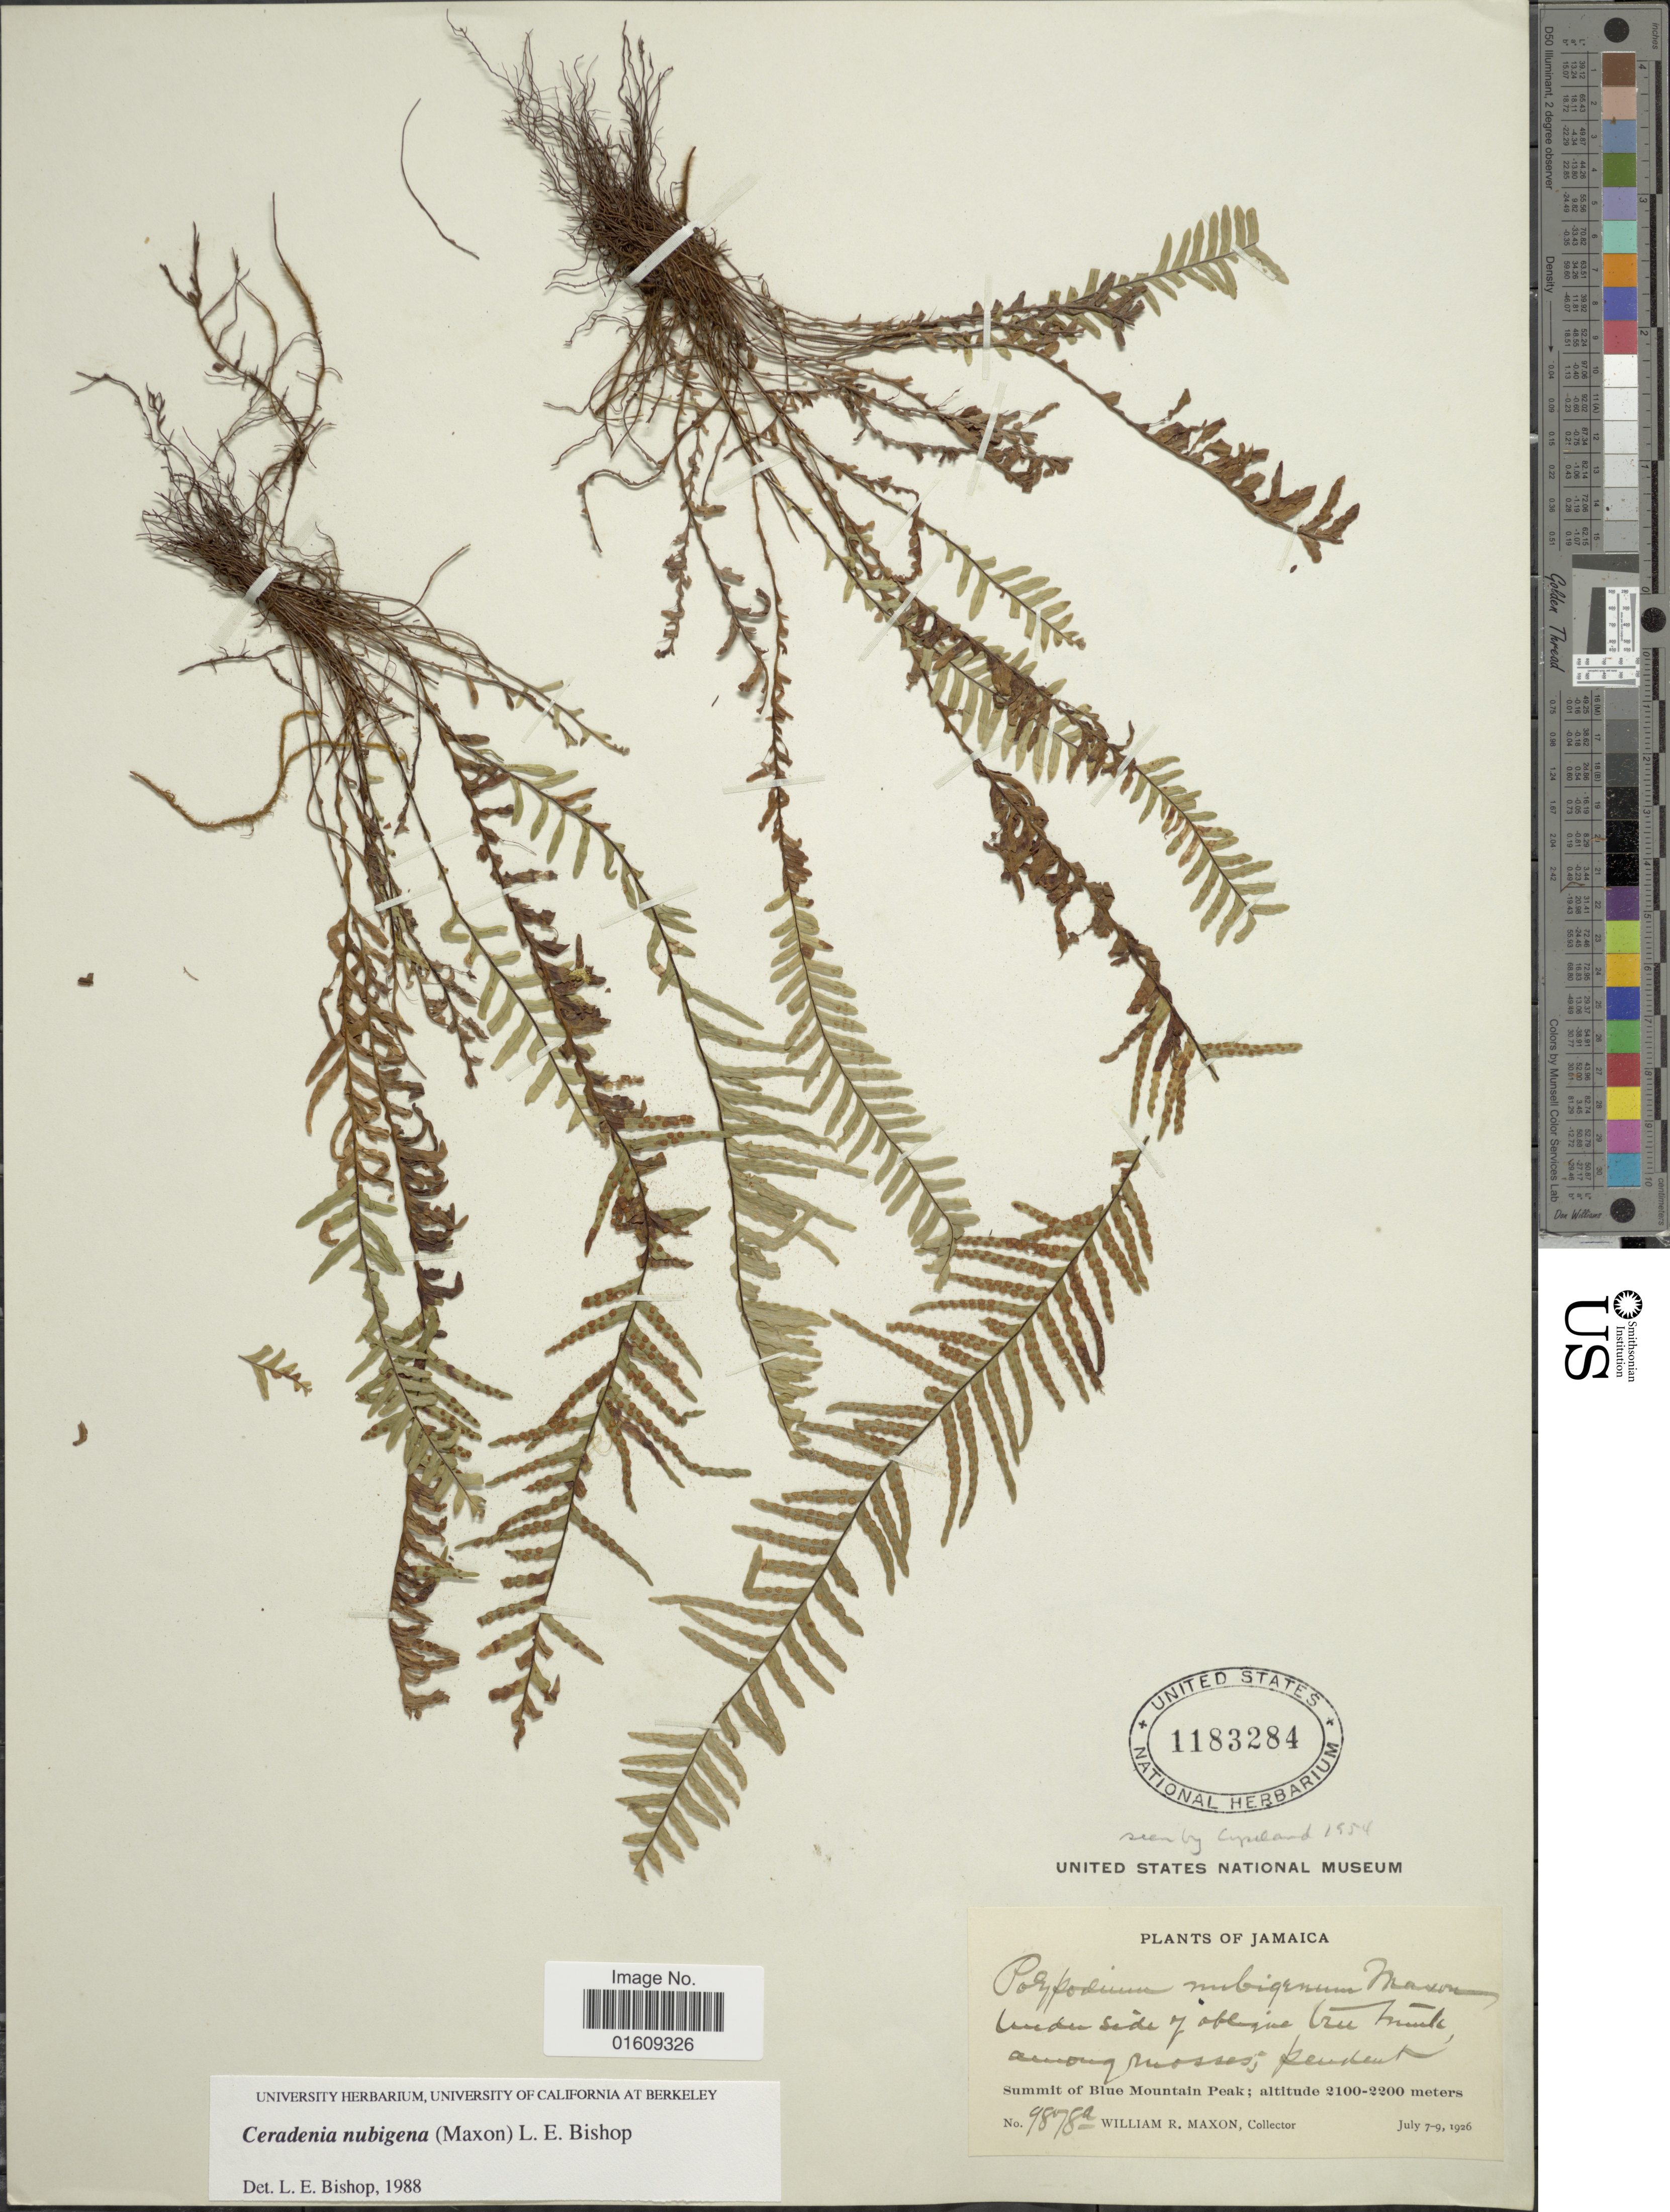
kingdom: Plantae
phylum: Tracheophyta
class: Polypodiopsida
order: Polypodiales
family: Polypodiaceae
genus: Ceradenia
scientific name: Ceradenia nubigena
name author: (Maxon) L.E. Bishop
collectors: W. R. Maxon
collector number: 9878a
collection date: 1926-07-07/1926-07-09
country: Jamaica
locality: Jamaica, Summit of Blue Mountain Peak.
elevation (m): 2100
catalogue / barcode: US 1183284